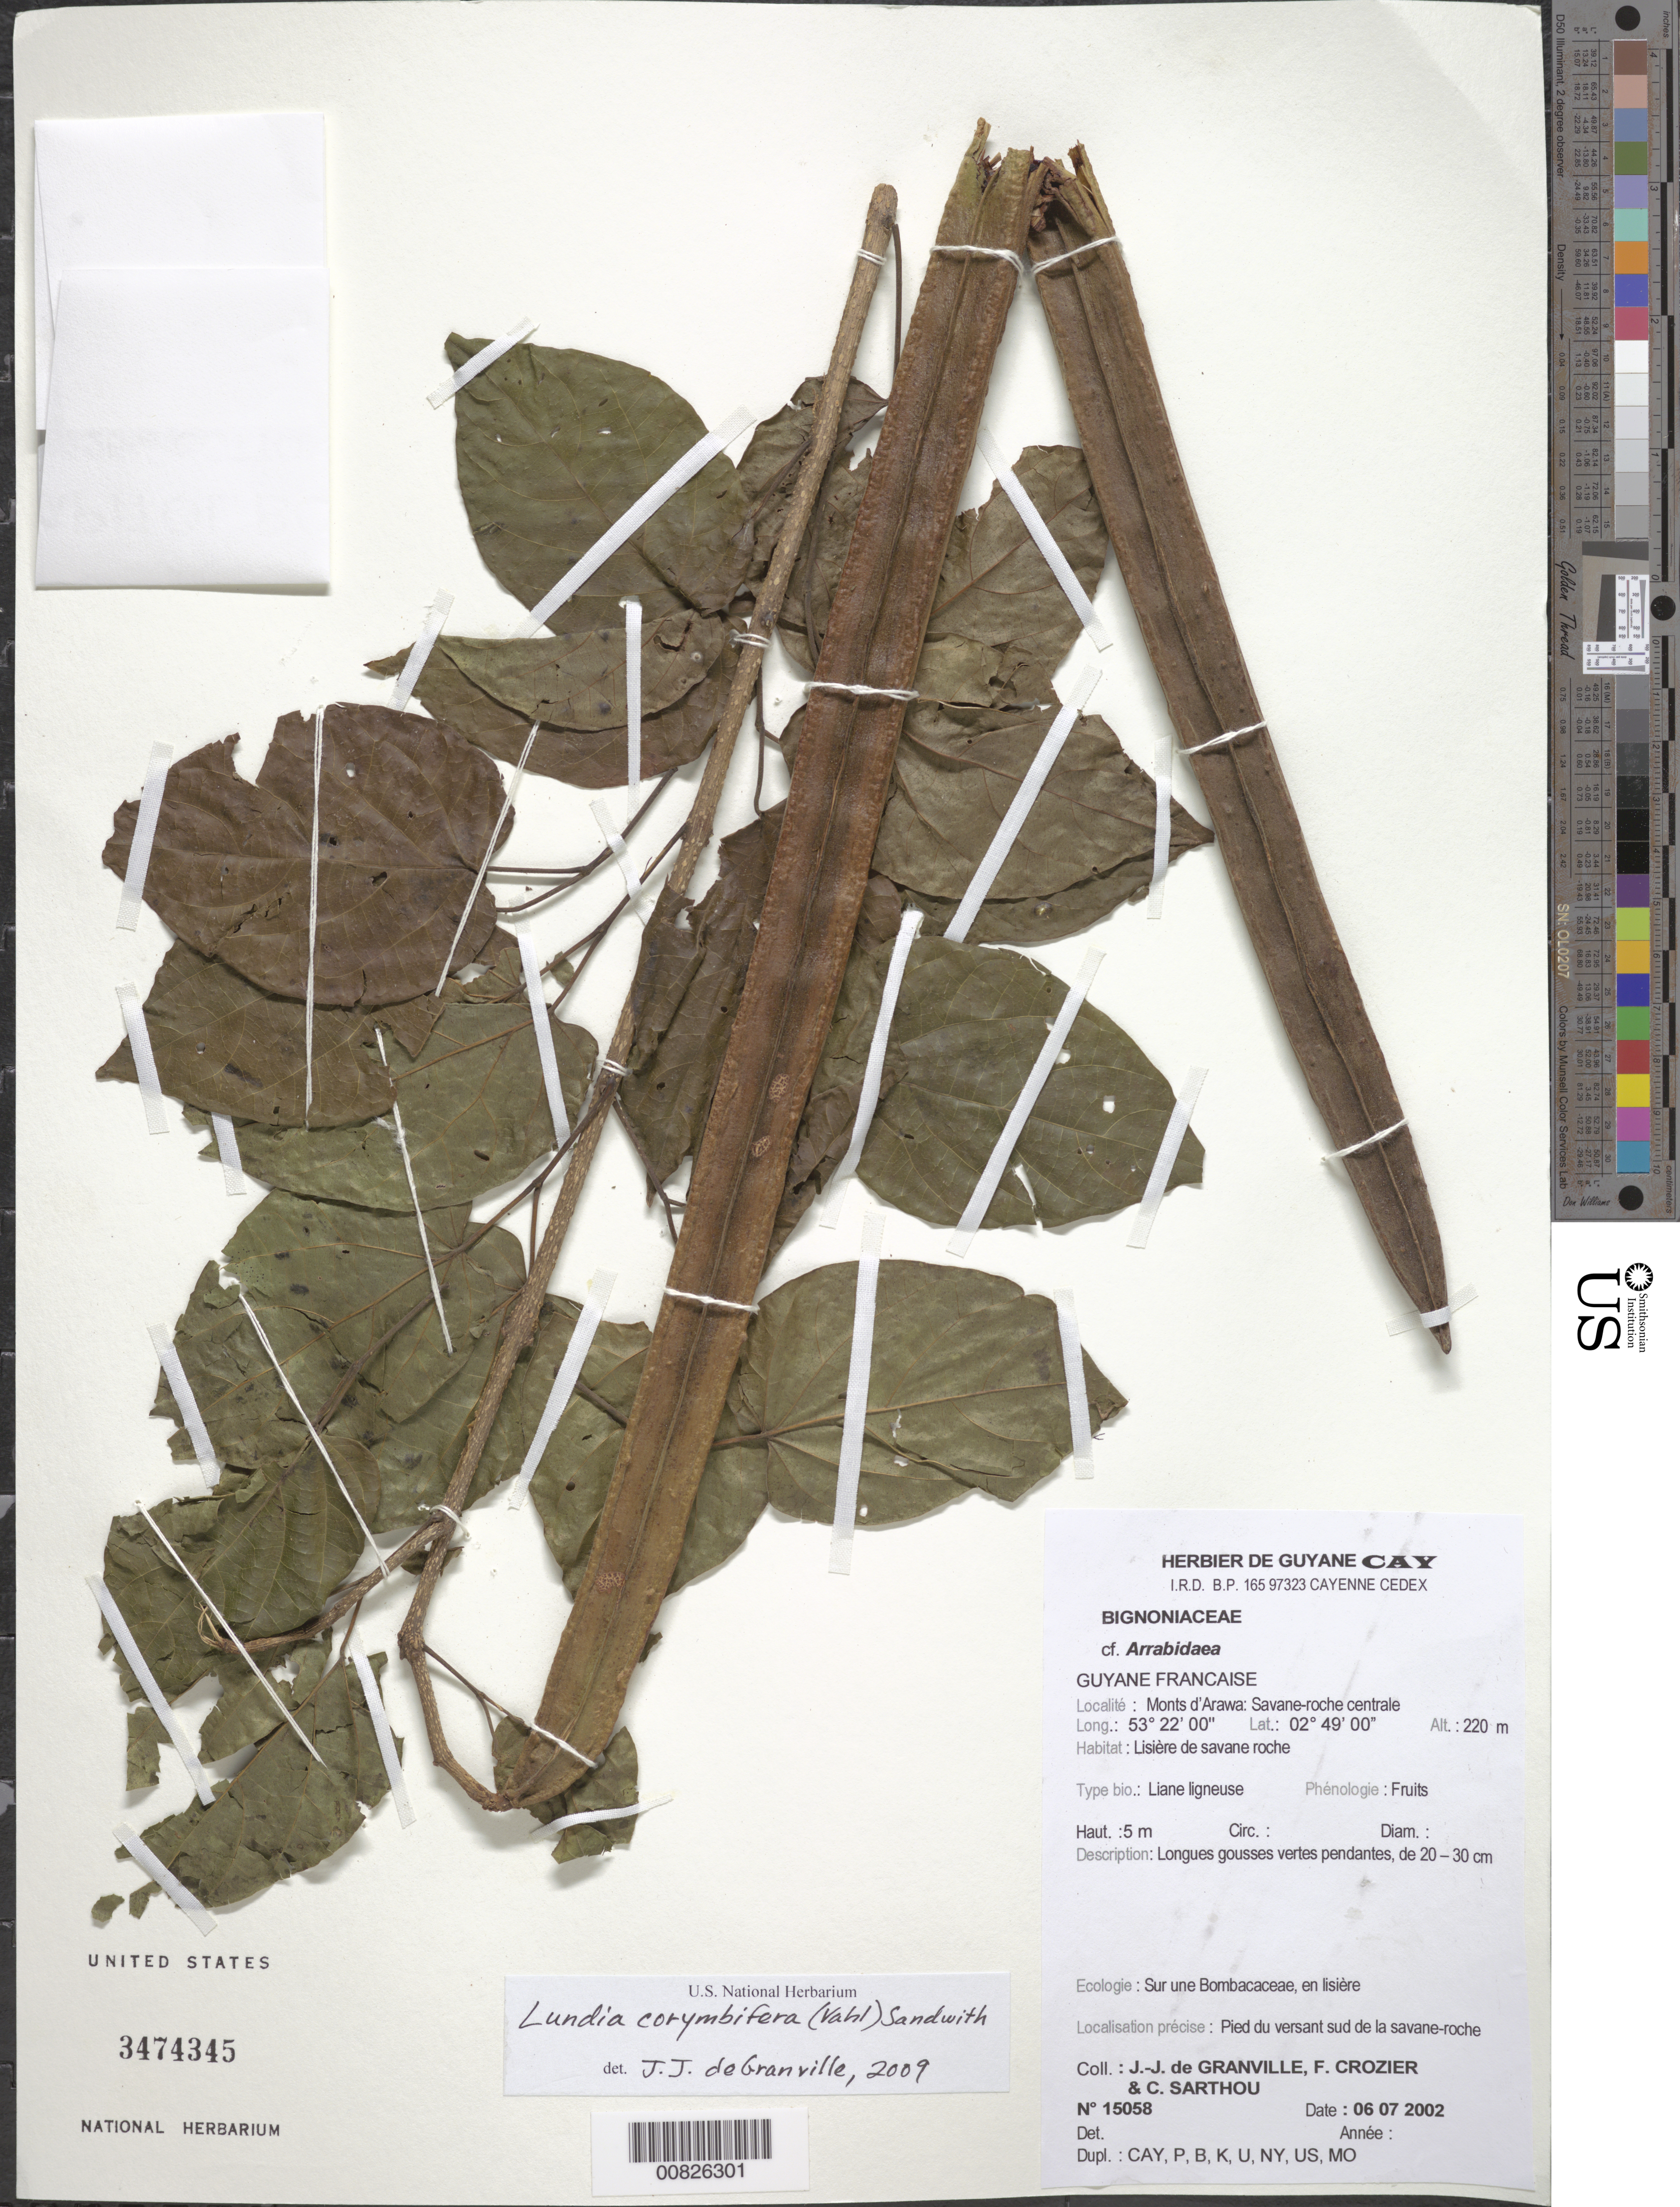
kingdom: Plantae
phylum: Tracheophyta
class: Magnoliopsida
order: Lamiales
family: Bignoniaceae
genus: Lundia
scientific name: Lundia corymbifera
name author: (Vahl) Sandwith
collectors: J.-J. de Granville, F. Crozier & C. Sarthou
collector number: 15058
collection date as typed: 6-Jul-02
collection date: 2002-07-06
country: French Guiana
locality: Monts d'Arawa, savane-roche centrale, pied du versant sud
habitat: Lisière de savane roche, sur une Bombacaceae, en lisière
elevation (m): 220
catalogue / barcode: US 3474345